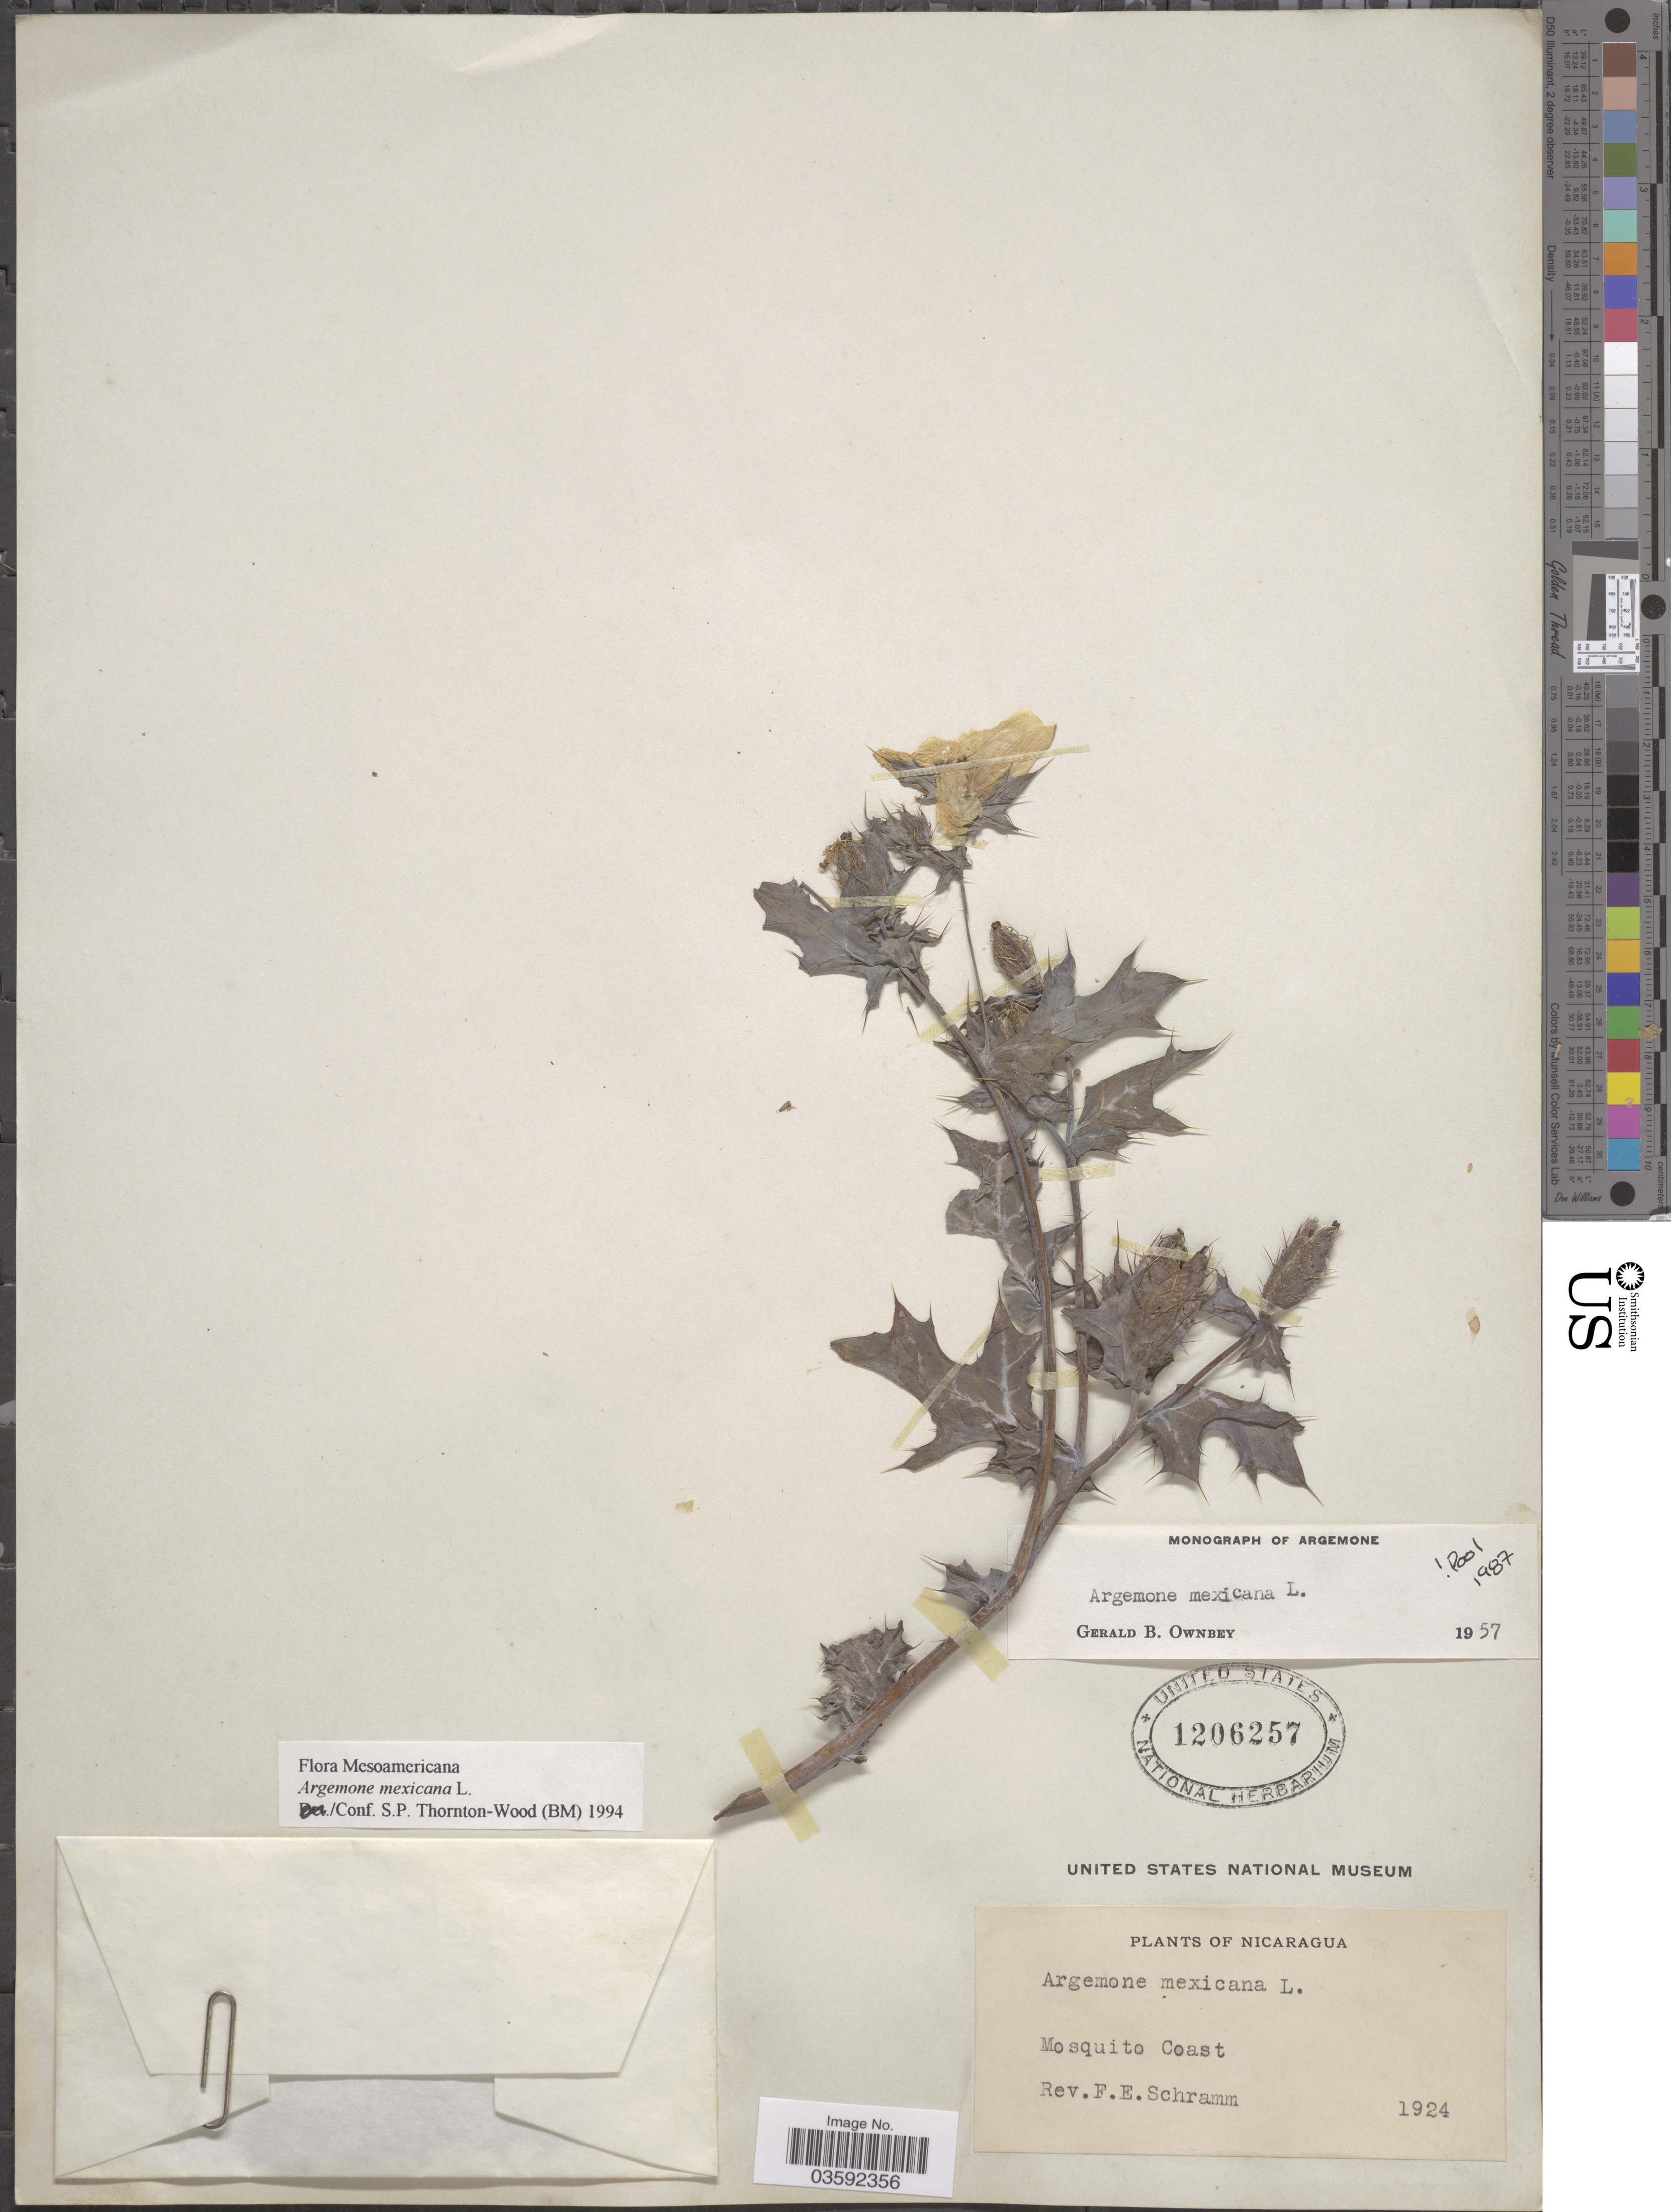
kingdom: Plantae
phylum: Tracheophyta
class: Magnoliopsida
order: Ranunculales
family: Papaveraceae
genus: Argemone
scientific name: Argemone mexicana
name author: L.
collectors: F. E. Schramm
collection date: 1924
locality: Mosquito Coast.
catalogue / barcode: US 1206257